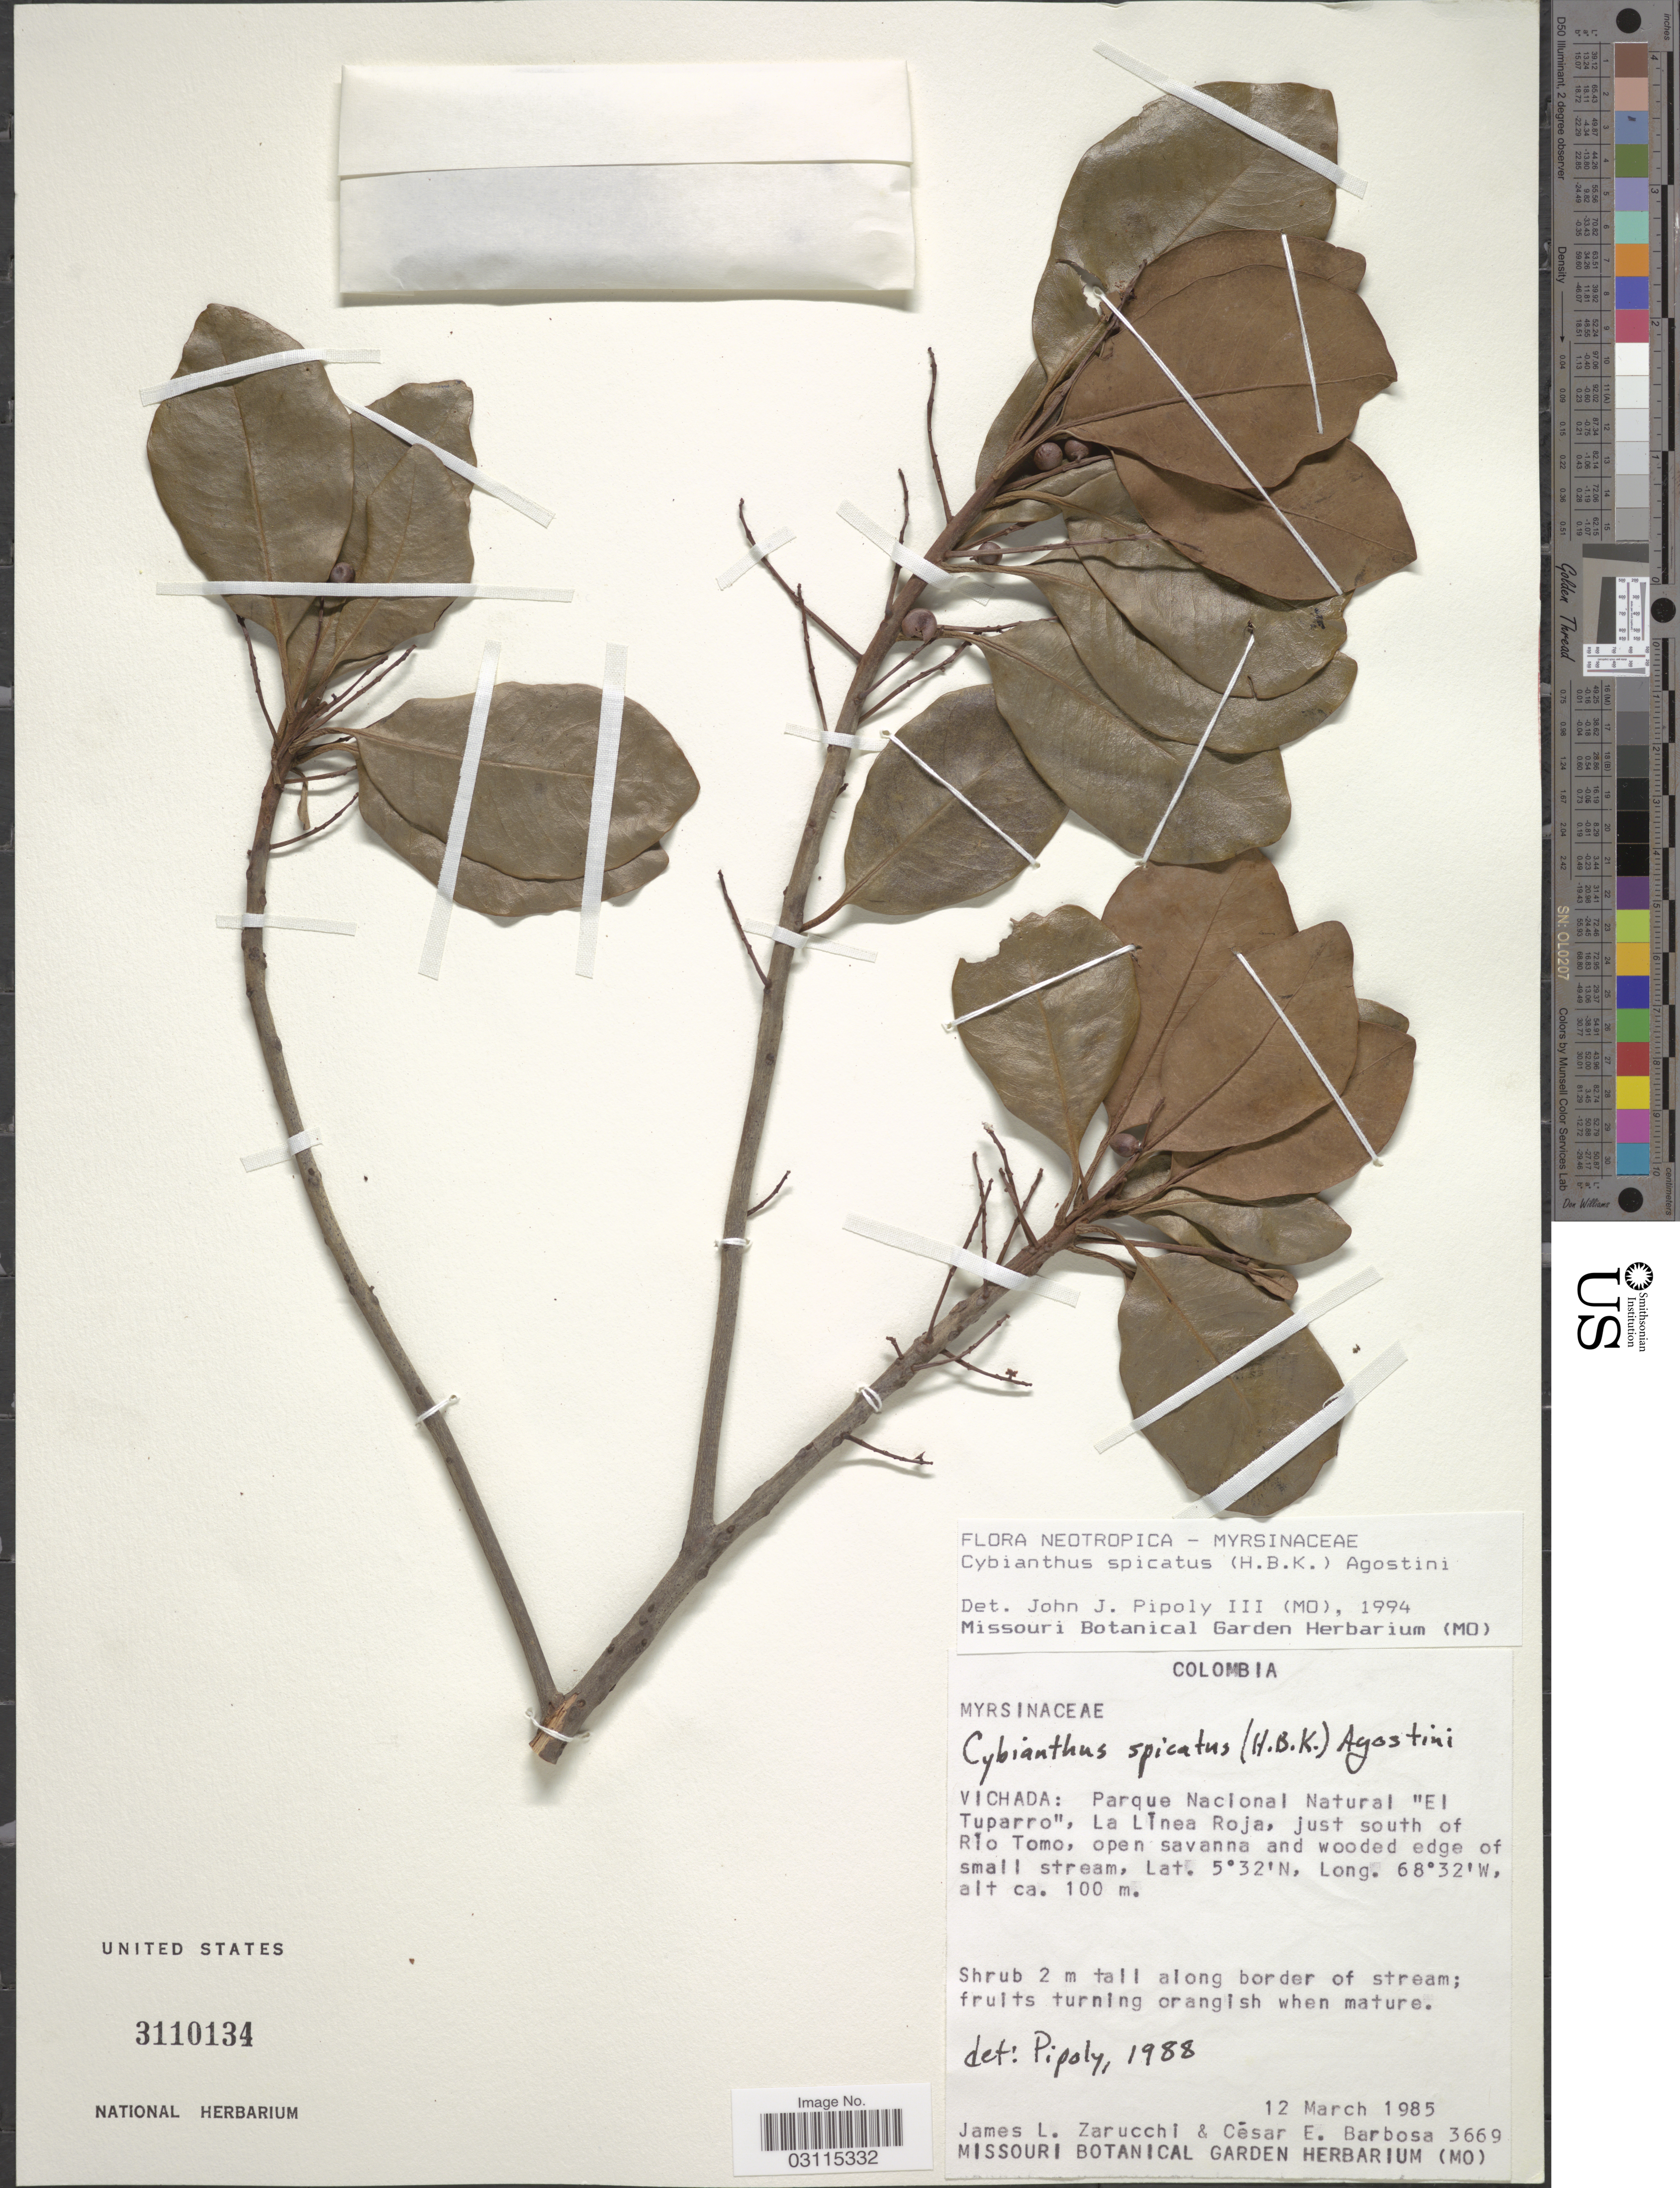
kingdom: Plantae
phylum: Tracheophyta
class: Magnoliopsida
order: Ericales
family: Primulaceae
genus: Cybianthus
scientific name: Cybianthus spicatus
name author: (Kunth) G. Agostini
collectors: J. L. Zarucchi & C. E. Barbosa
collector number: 3669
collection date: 1985-03-12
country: Colombia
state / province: Vichada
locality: Parque Nacional Natural "El Tuparro", La Linea Roja, just south of Rio Tomo.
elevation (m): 100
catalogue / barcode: US 3110134